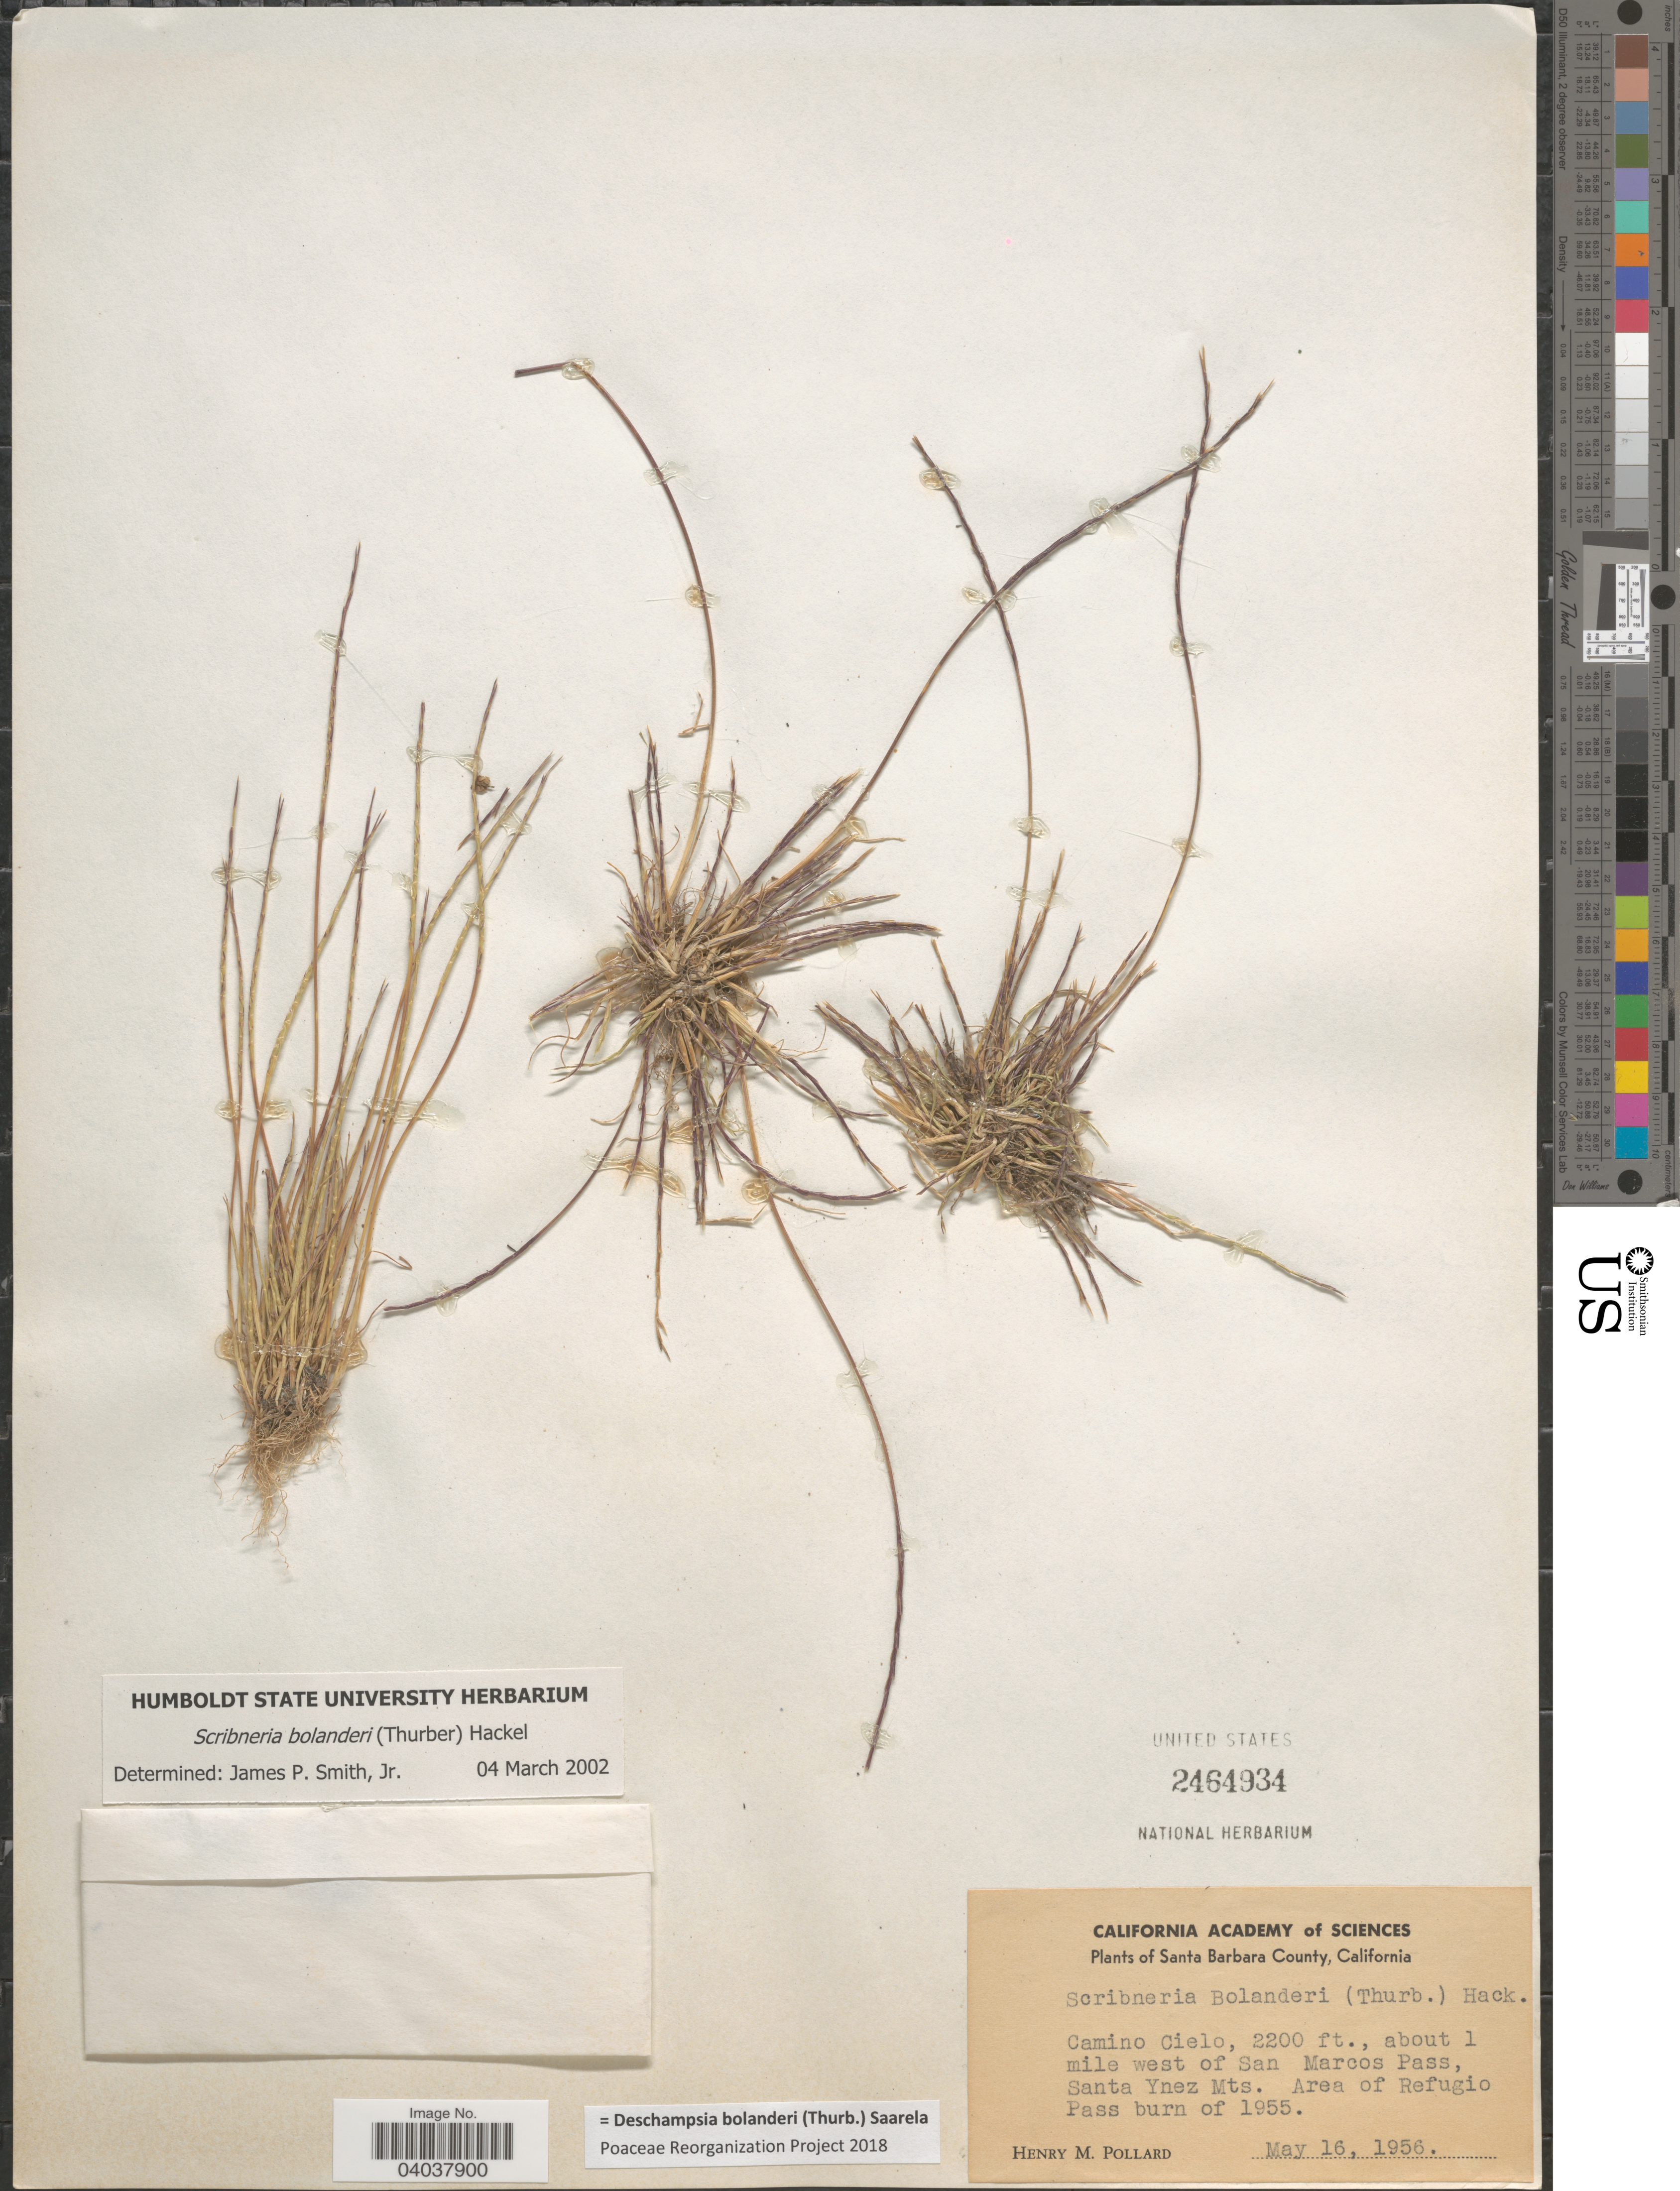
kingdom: Plantae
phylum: Tracheophyta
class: Liliopsida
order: Poales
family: Poaceae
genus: Deschampsia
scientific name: Deschampsia bolanderi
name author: (Thurb.) Saarela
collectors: H. M. Pollard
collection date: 1956-05-16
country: United States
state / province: California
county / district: Santa Barbara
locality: Santa Barbara County. Camino Cielo, about 1 mile west of San Marcos Pass, Santa Ynez Mts. Area of Refugio Pass burn of 1955.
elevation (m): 671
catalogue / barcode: US 2464934